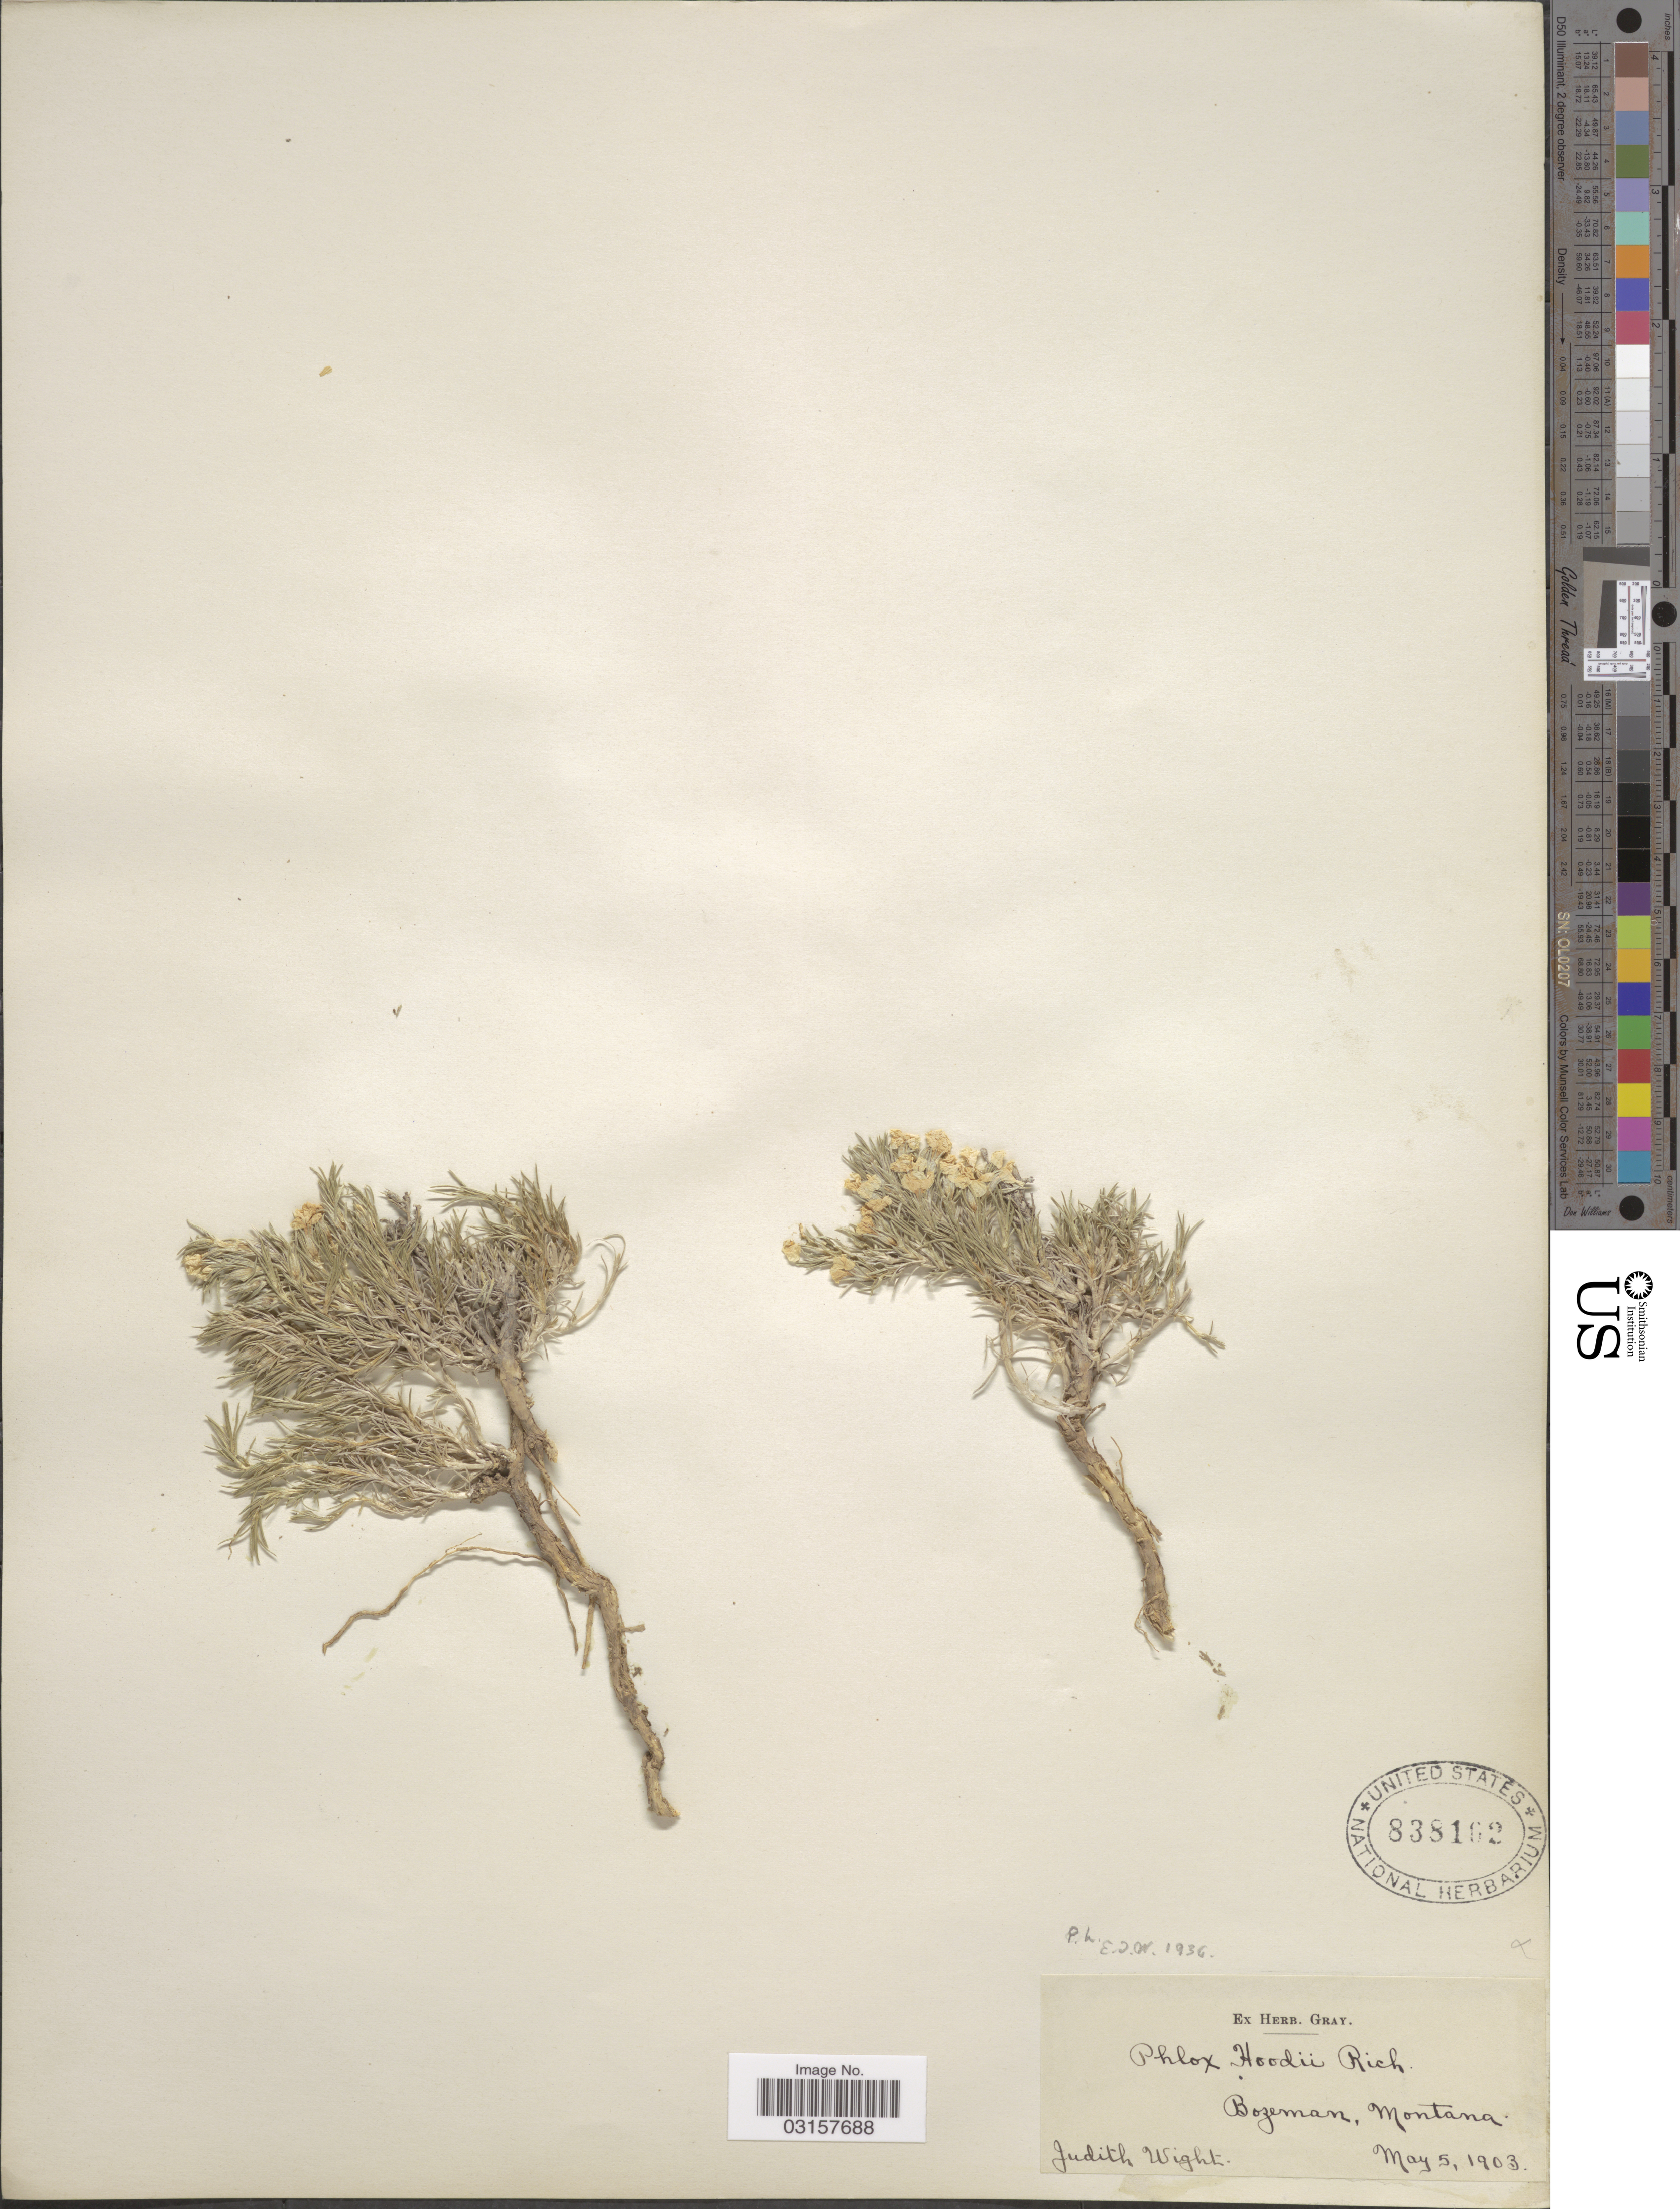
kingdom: Plantae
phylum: Tracheophyta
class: Magnoliopsida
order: Ericales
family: Polemoniaceae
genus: Phlox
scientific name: Phlox hoodii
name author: Richardson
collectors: J. Wight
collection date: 1903-05-05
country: United States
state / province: Montana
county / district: Gallatin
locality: Bozeman.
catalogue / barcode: US 838162